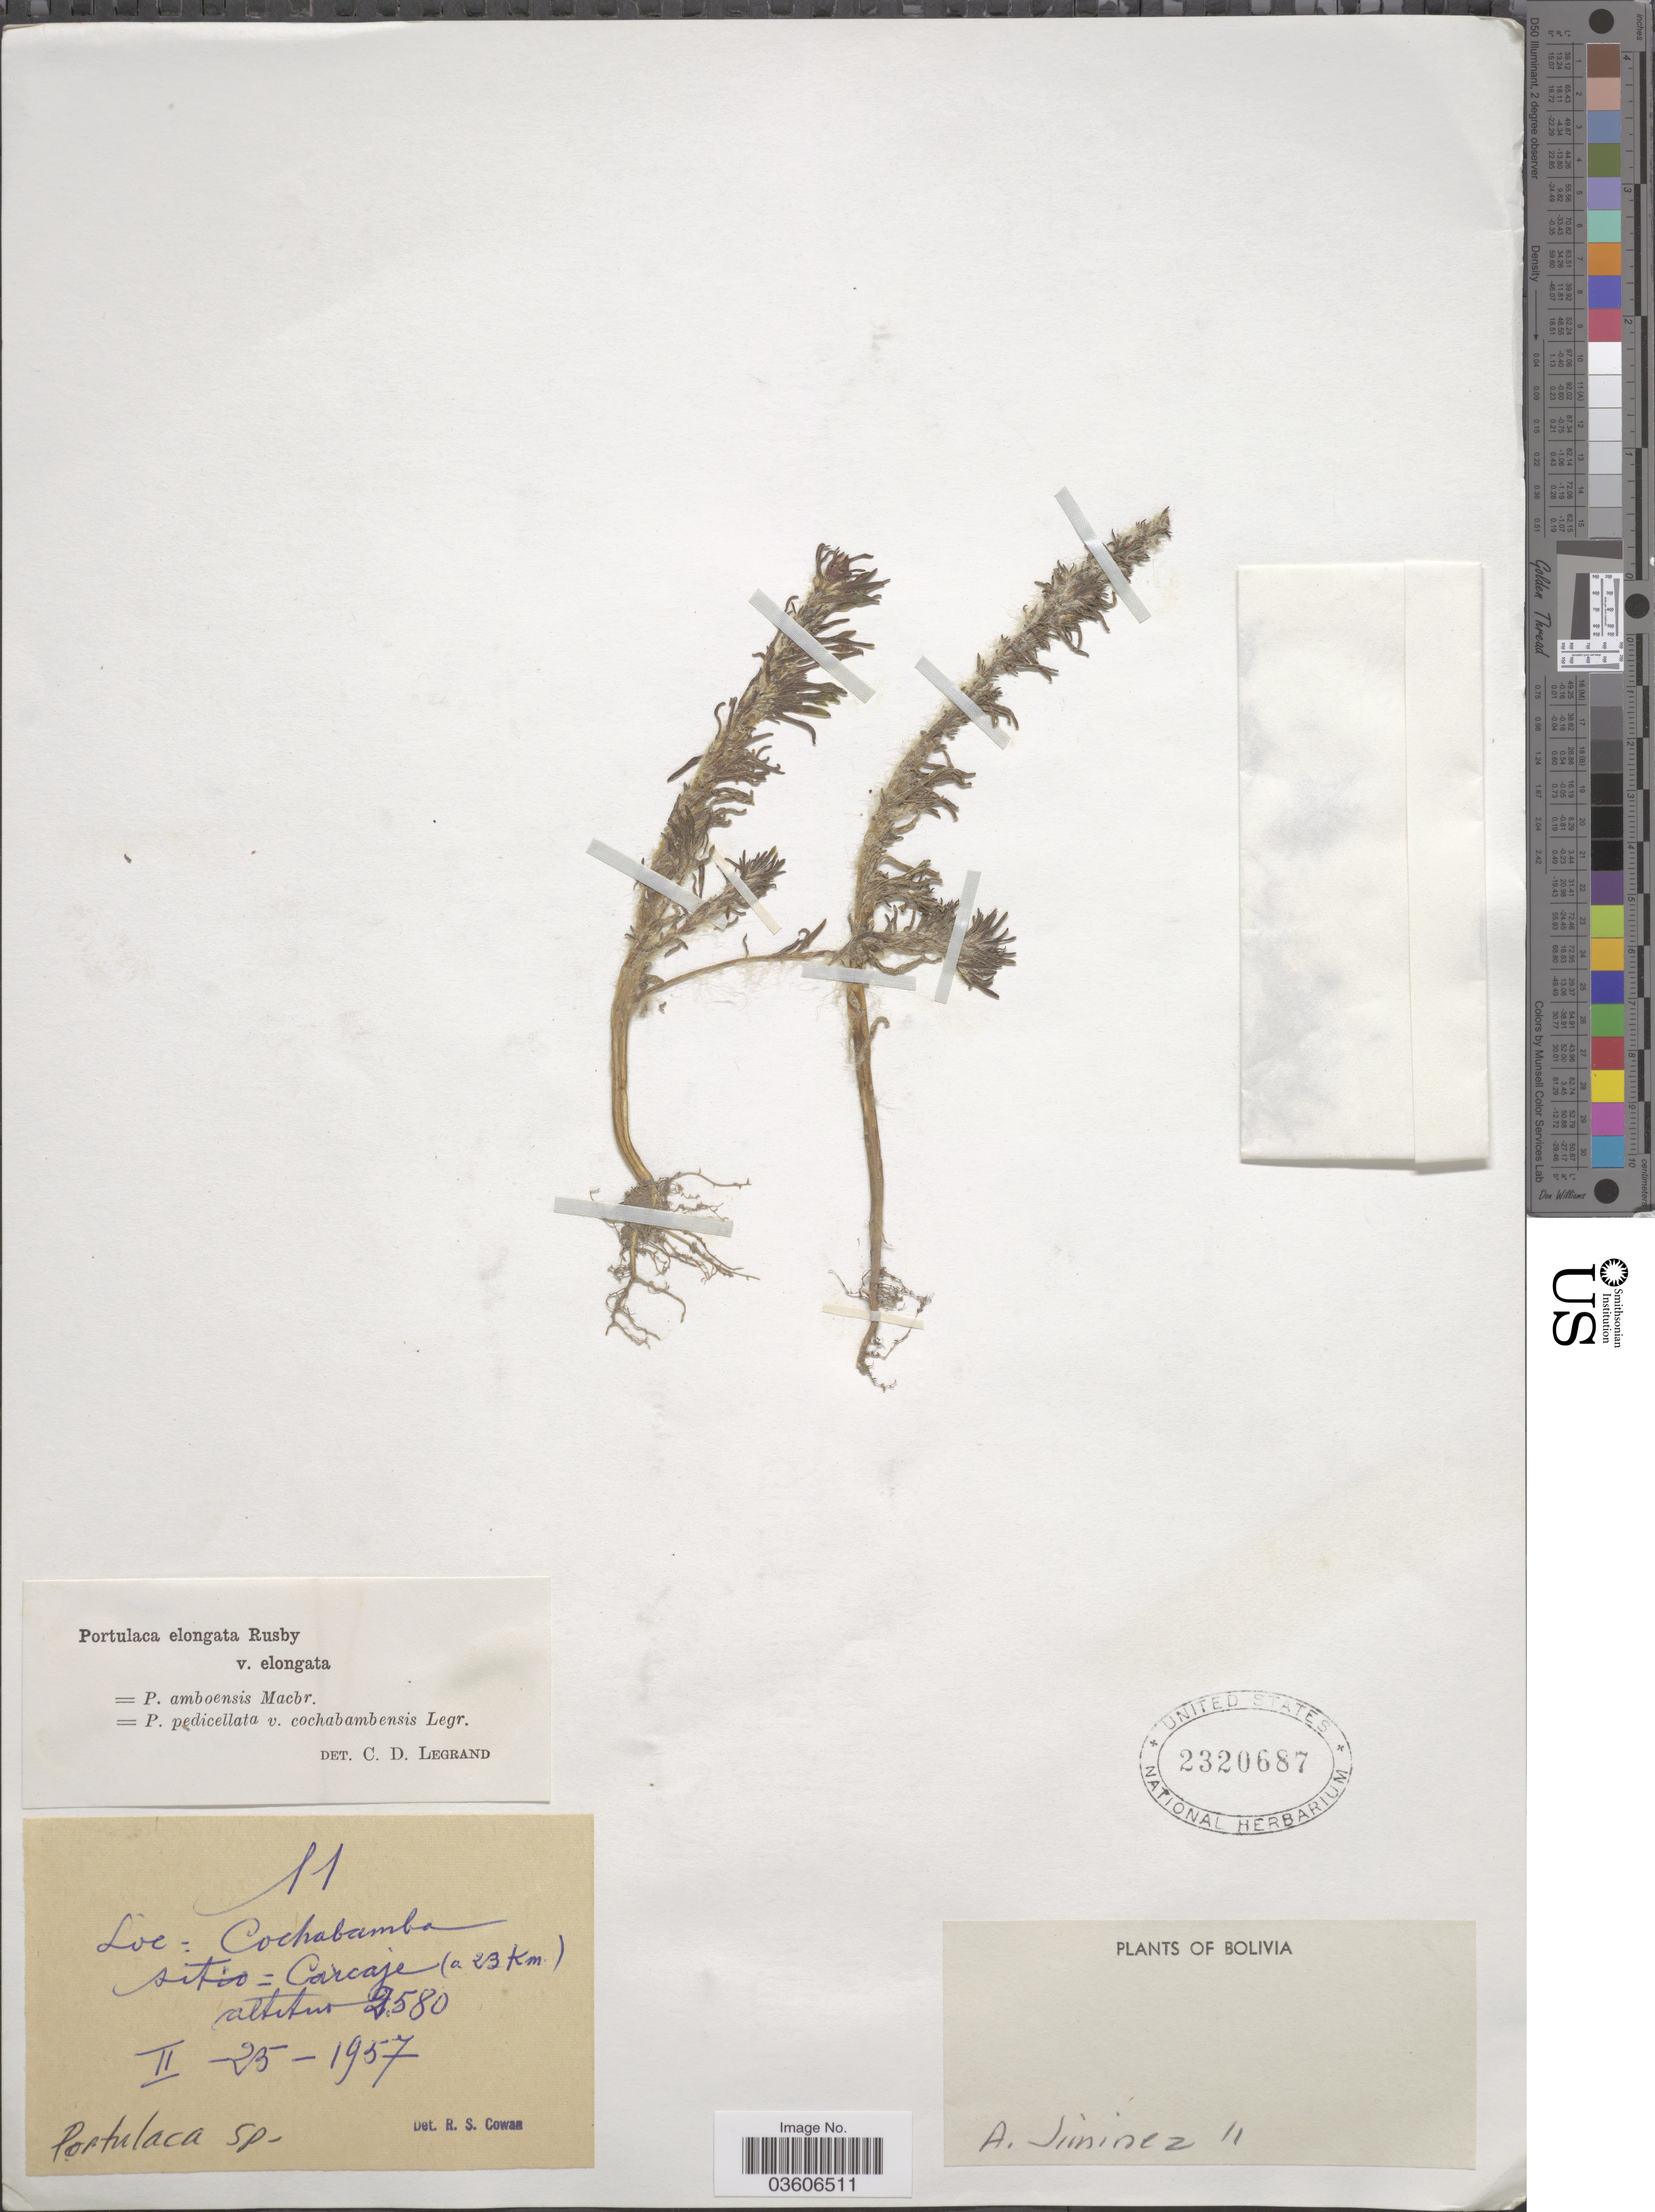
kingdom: Plantae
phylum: Tracheophyta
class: Magnoliopsida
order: Caryophyllales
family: Portulacaceae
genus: Portulaca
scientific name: Portulaca elongata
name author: Rusby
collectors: A. Jimenez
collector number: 11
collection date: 1957-02-25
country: Bolivia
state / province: Cochabamba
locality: Sitio=Carcaje (a 23 Km.).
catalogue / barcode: US 2320687